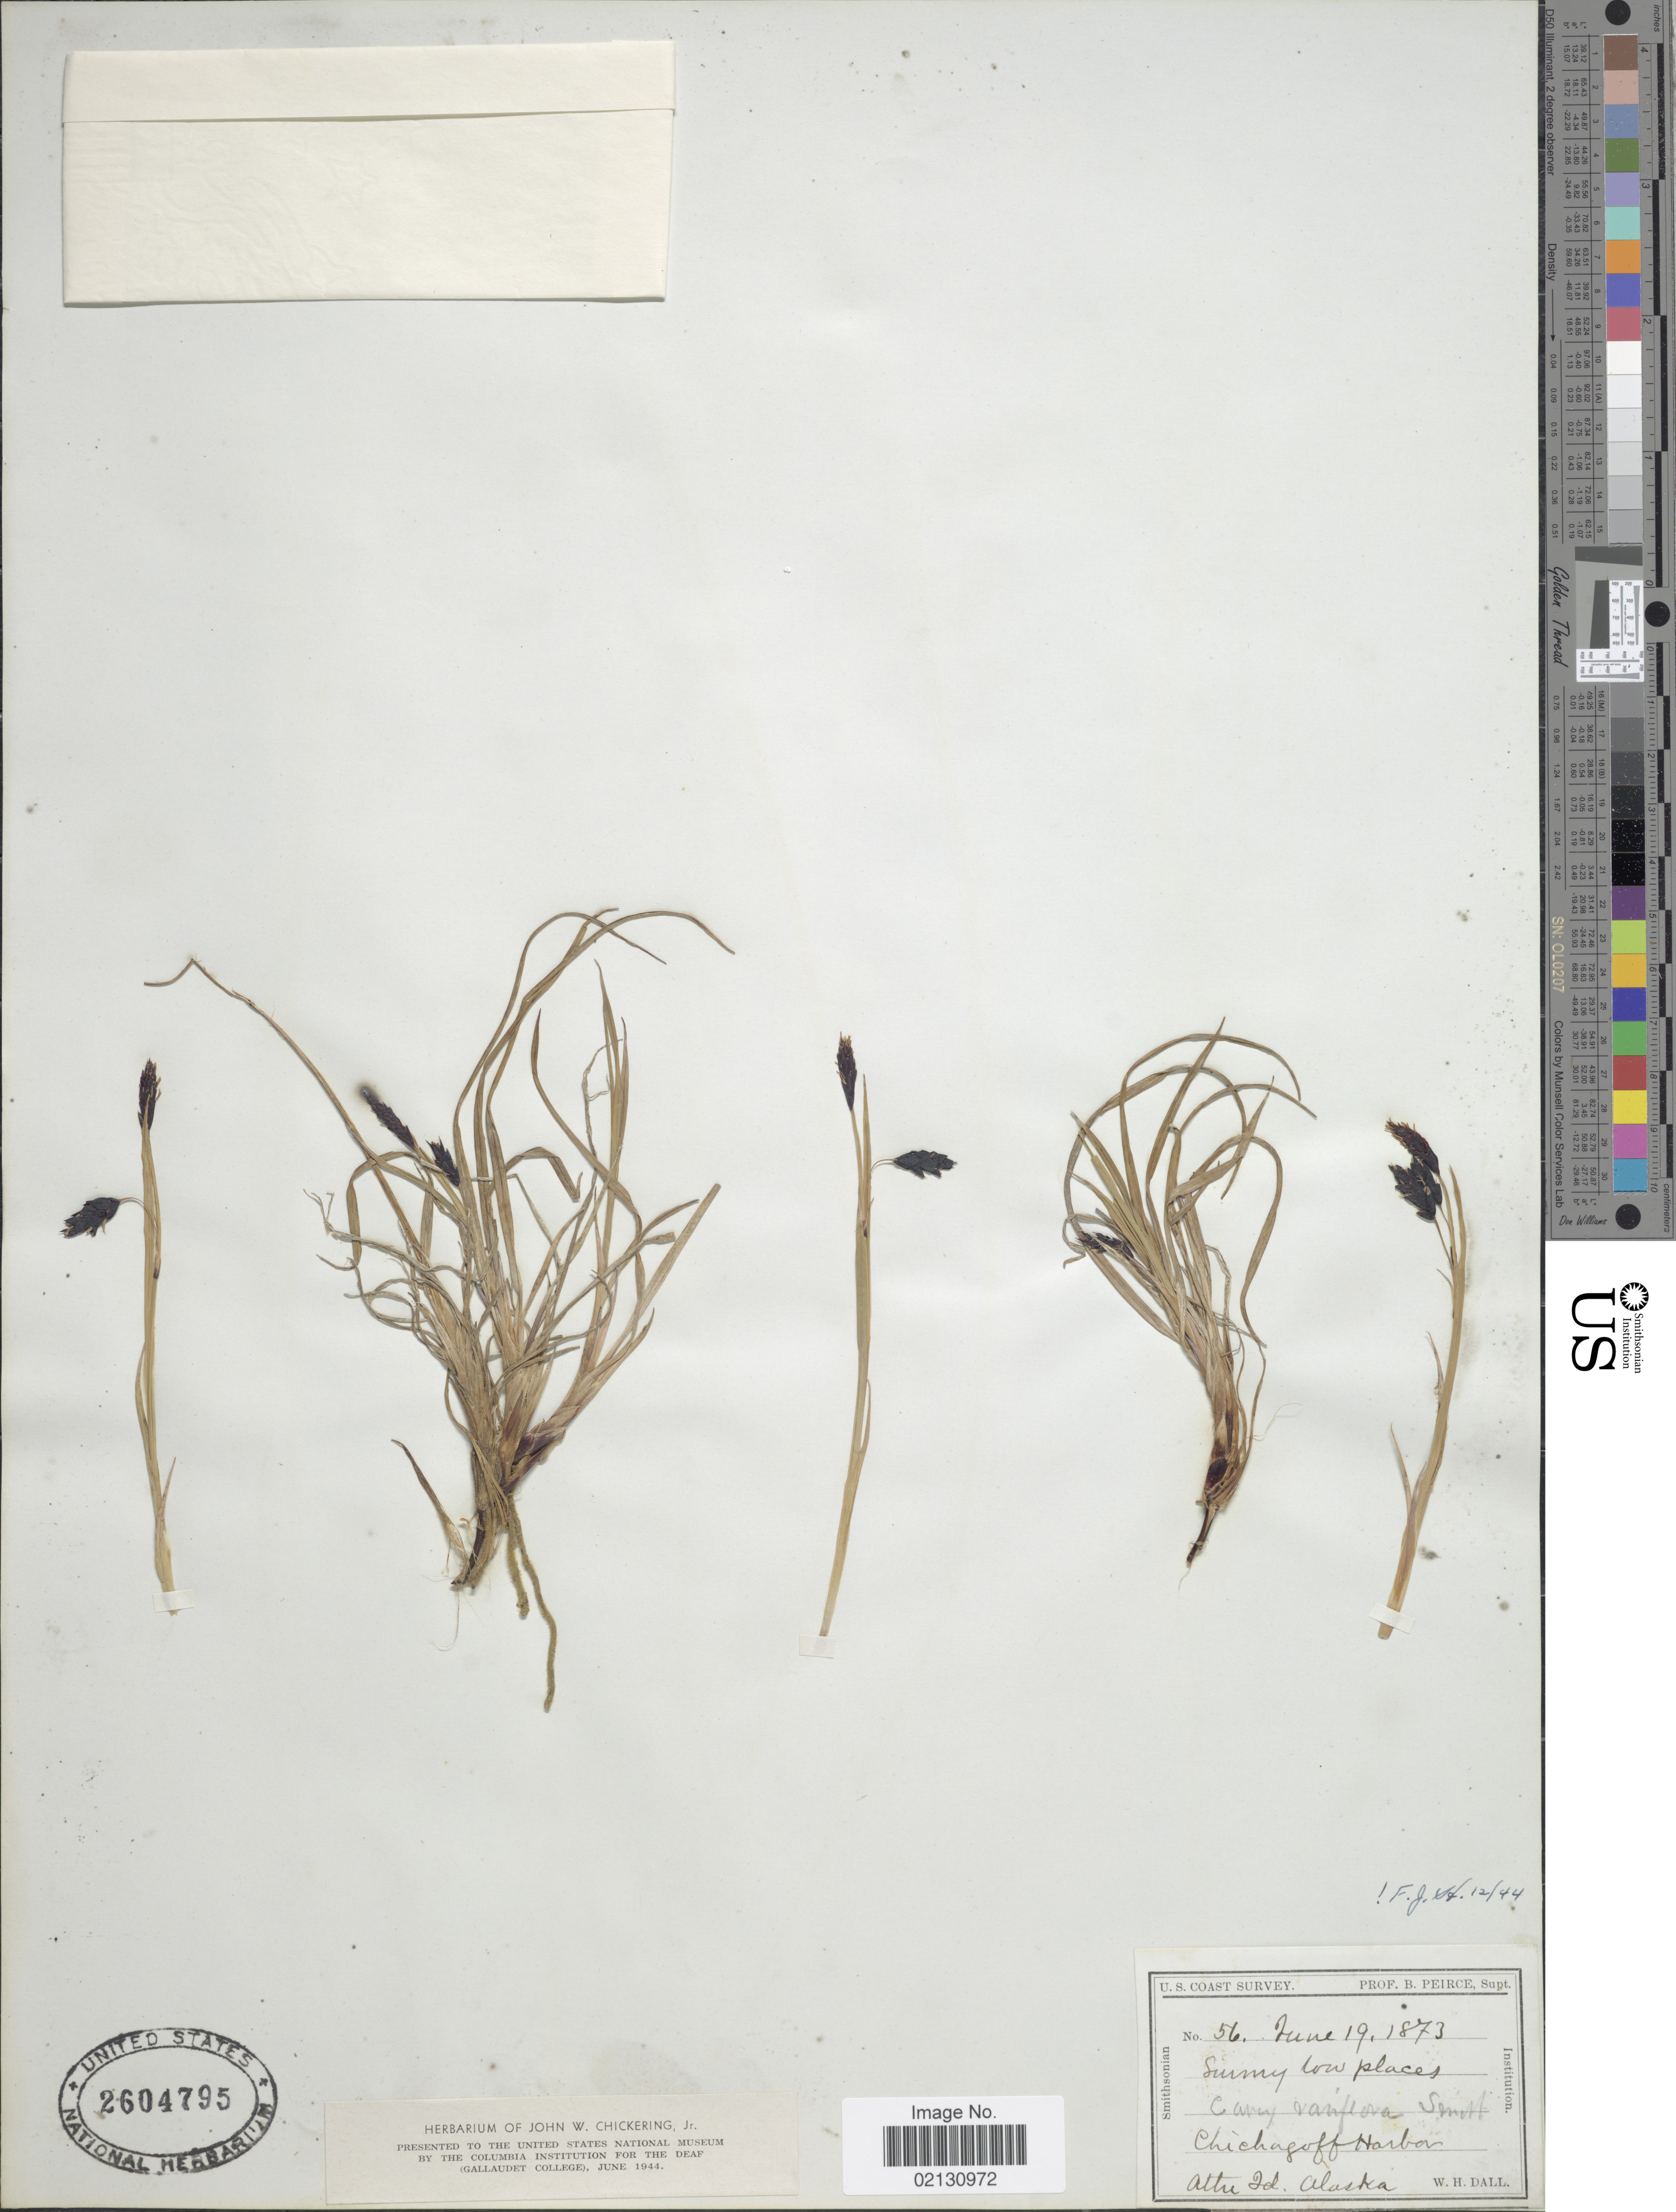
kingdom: Plantae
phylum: Tracheophyta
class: Liliopsida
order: Poales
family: Cyperaceae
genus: Carex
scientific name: Carex rariflora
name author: (Wahlenb.) Sm.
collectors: W. Dall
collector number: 56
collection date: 1873-06-19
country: United States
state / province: Alaska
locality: Attu Isl. Chichagoff Harbor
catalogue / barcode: US 2604795